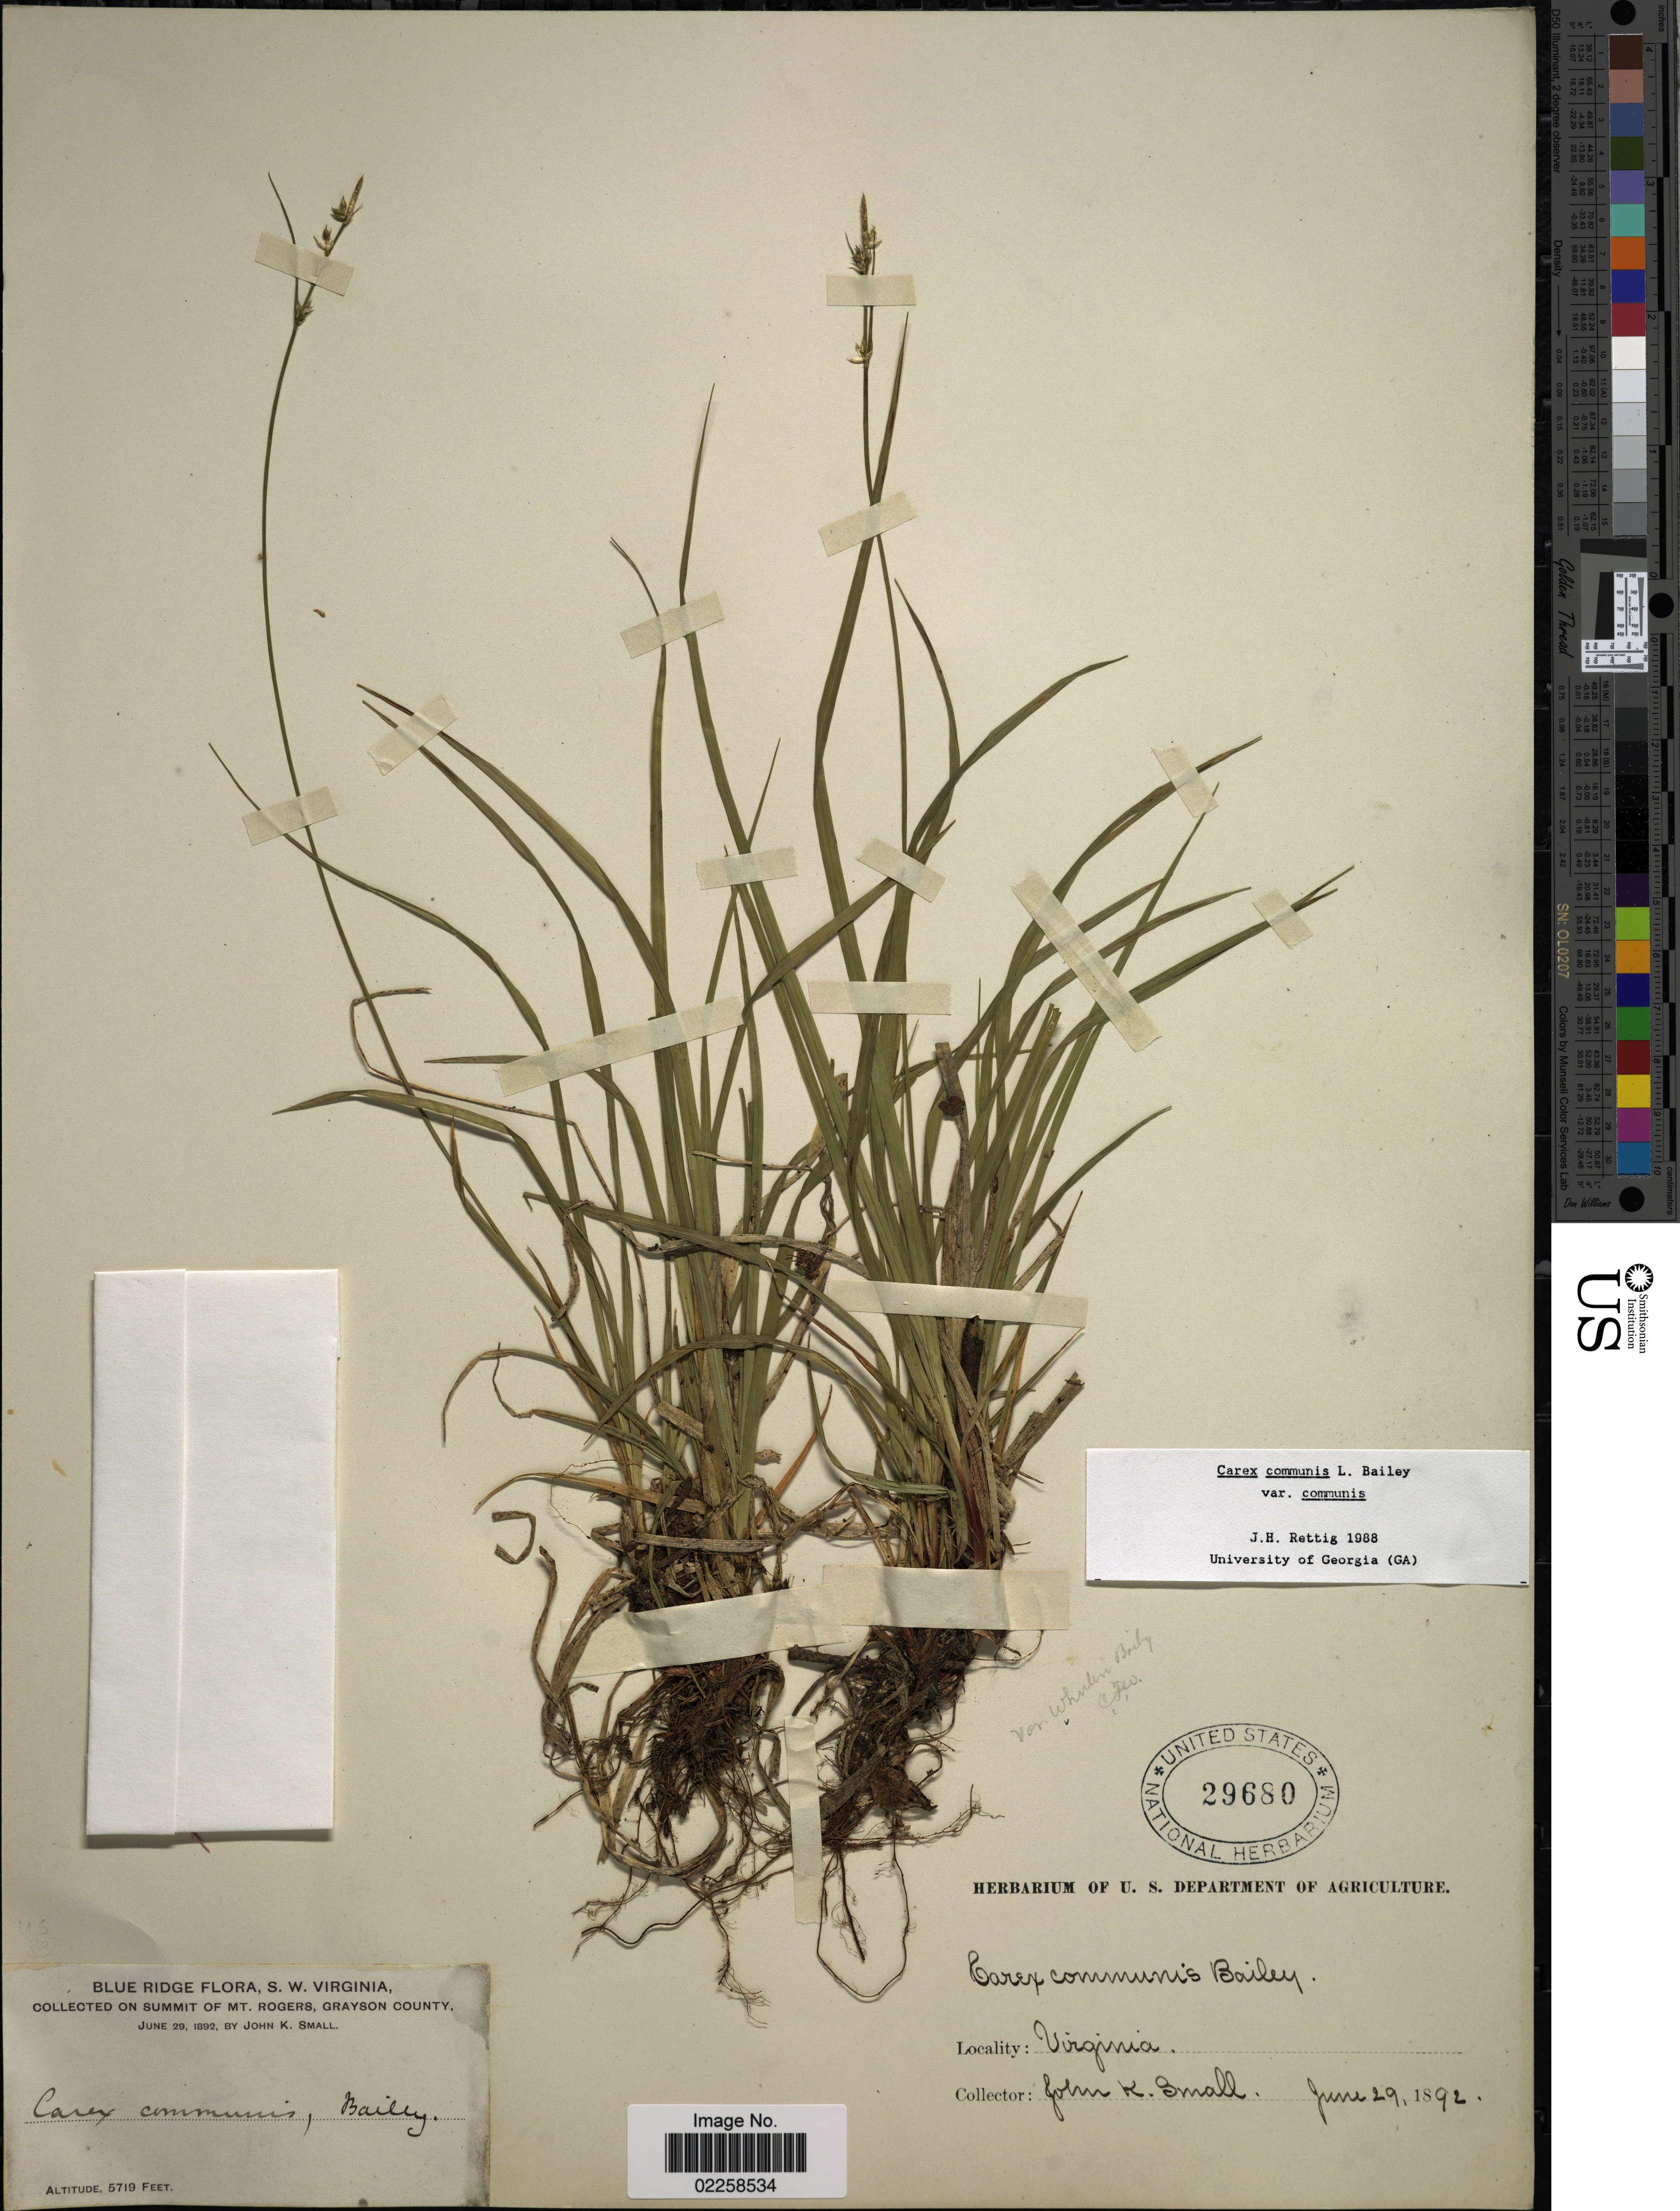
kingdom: Plantae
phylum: Tracheophyta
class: Liliopsida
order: Poales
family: Cyperaceae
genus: Carex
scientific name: Carex communis var. communis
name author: L.H. Bailey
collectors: J. K. Small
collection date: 1892-06-29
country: United States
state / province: Virginia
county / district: Grayson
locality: Blue Ridge flora, SW Virginia, on Summit of Mt. Rogers.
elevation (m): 1743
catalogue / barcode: US 29680